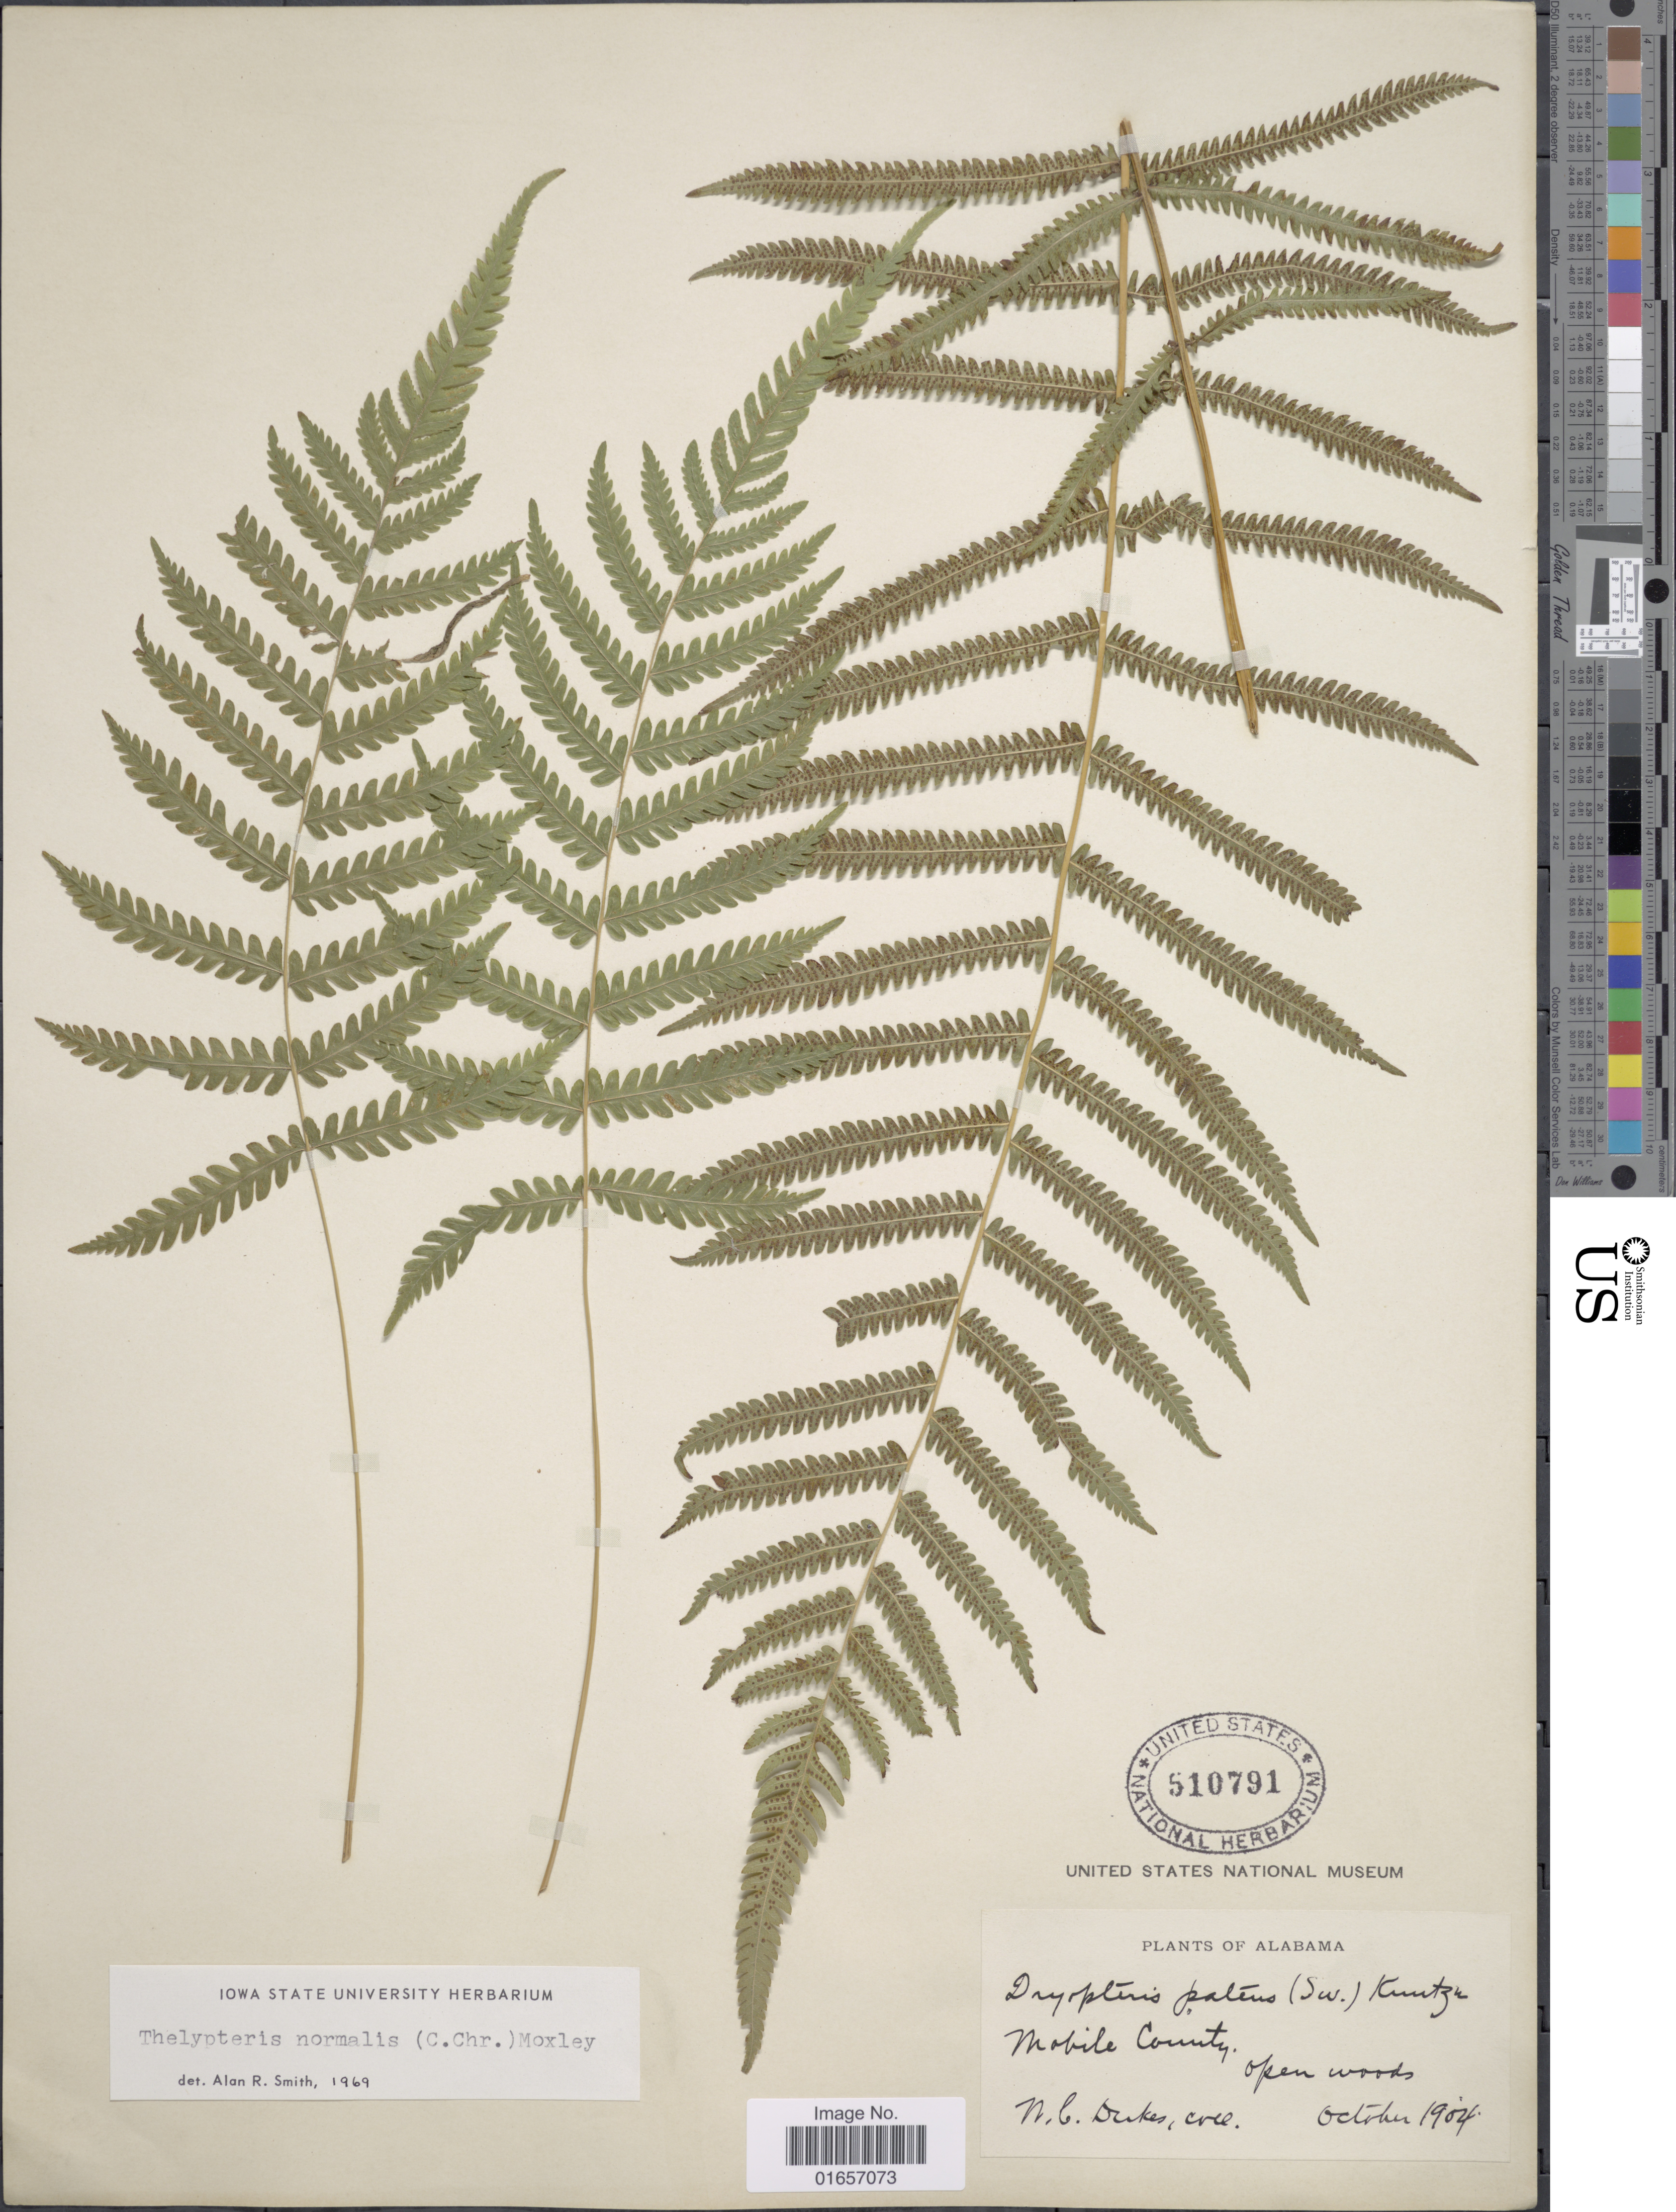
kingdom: Plantae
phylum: Tracheophyta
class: Polypodiopsida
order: Polypodiales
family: Thelypteridaceae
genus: Christella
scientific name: Christella kunthii comb. ined.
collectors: W. C. Dukes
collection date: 1904-10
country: United States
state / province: Alabama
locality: Mobile County, open woods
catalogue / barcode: US 510791